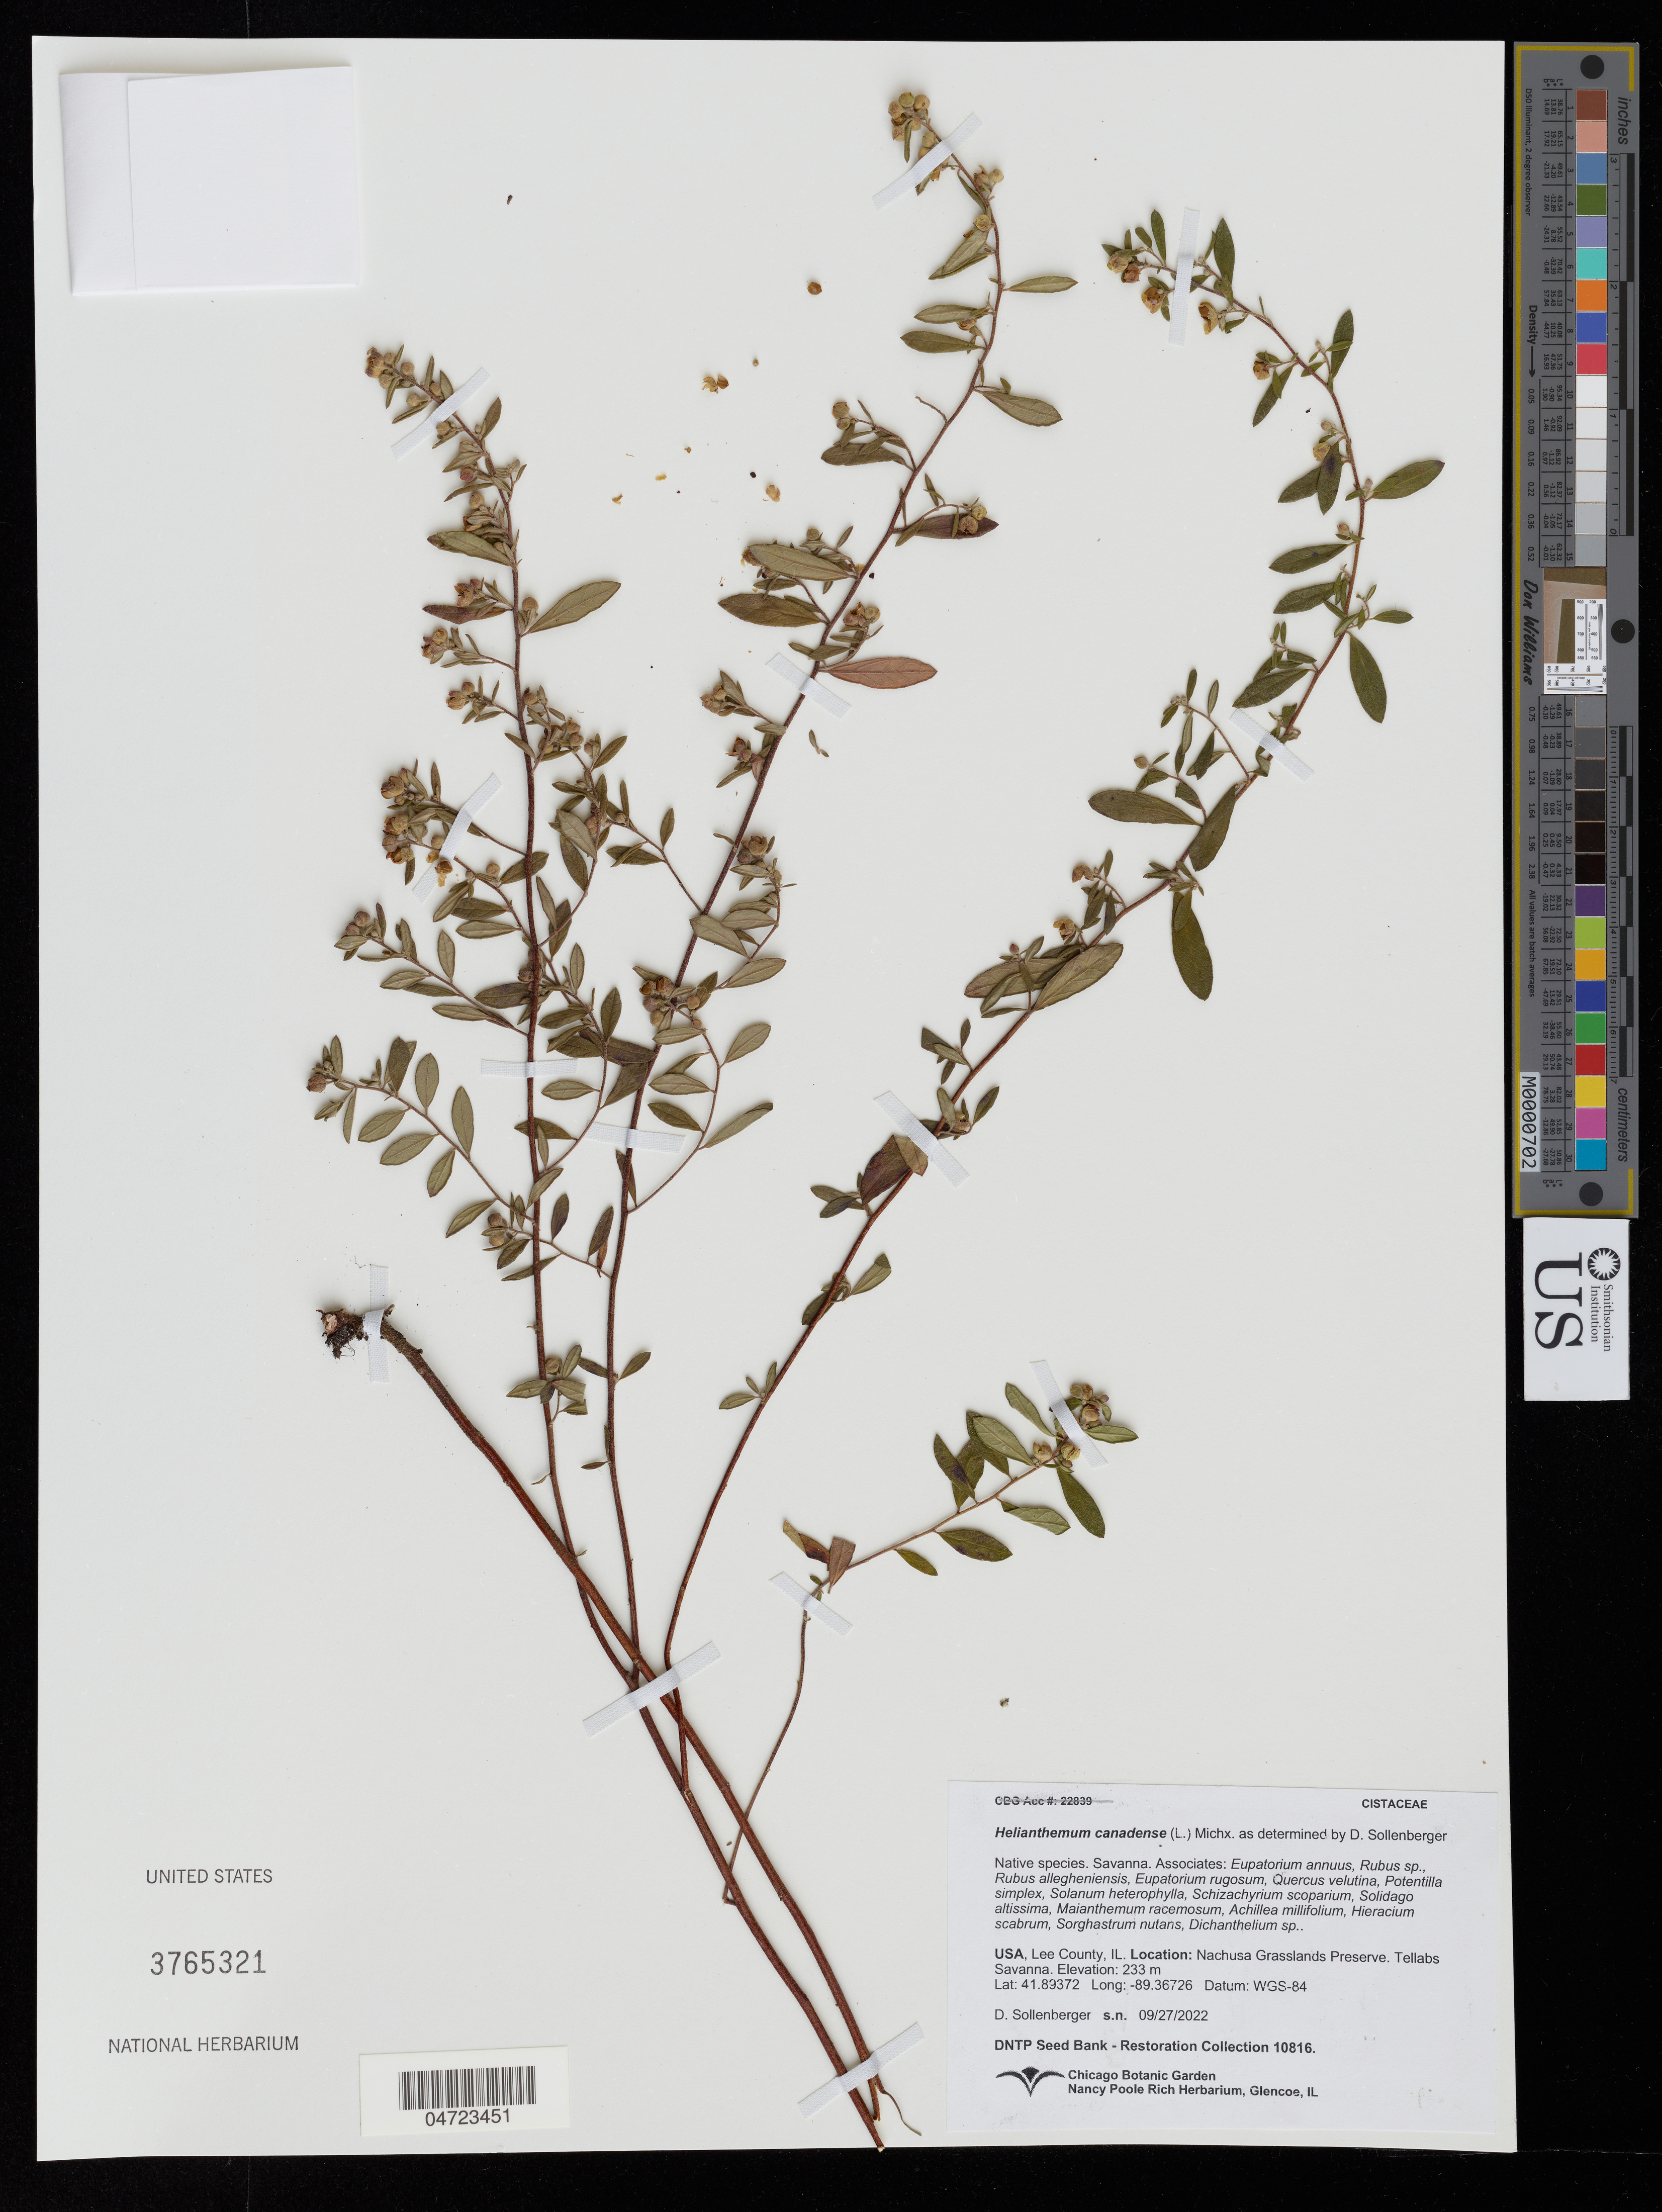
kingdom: Plantae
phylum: Tracheophyta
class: Magnoliopsida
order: Malvales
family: Cistaceae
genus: Helianthemum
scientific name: Helianthemum canadense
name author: (L.) Michx.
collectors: D. Sollenberger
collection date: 2022-09-27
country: United States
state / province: Illinois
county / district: Lee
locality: Lee County. Nachusa Grasslands Preserve. Tellabs Savanna.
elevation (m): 233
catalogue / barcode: US 3765321